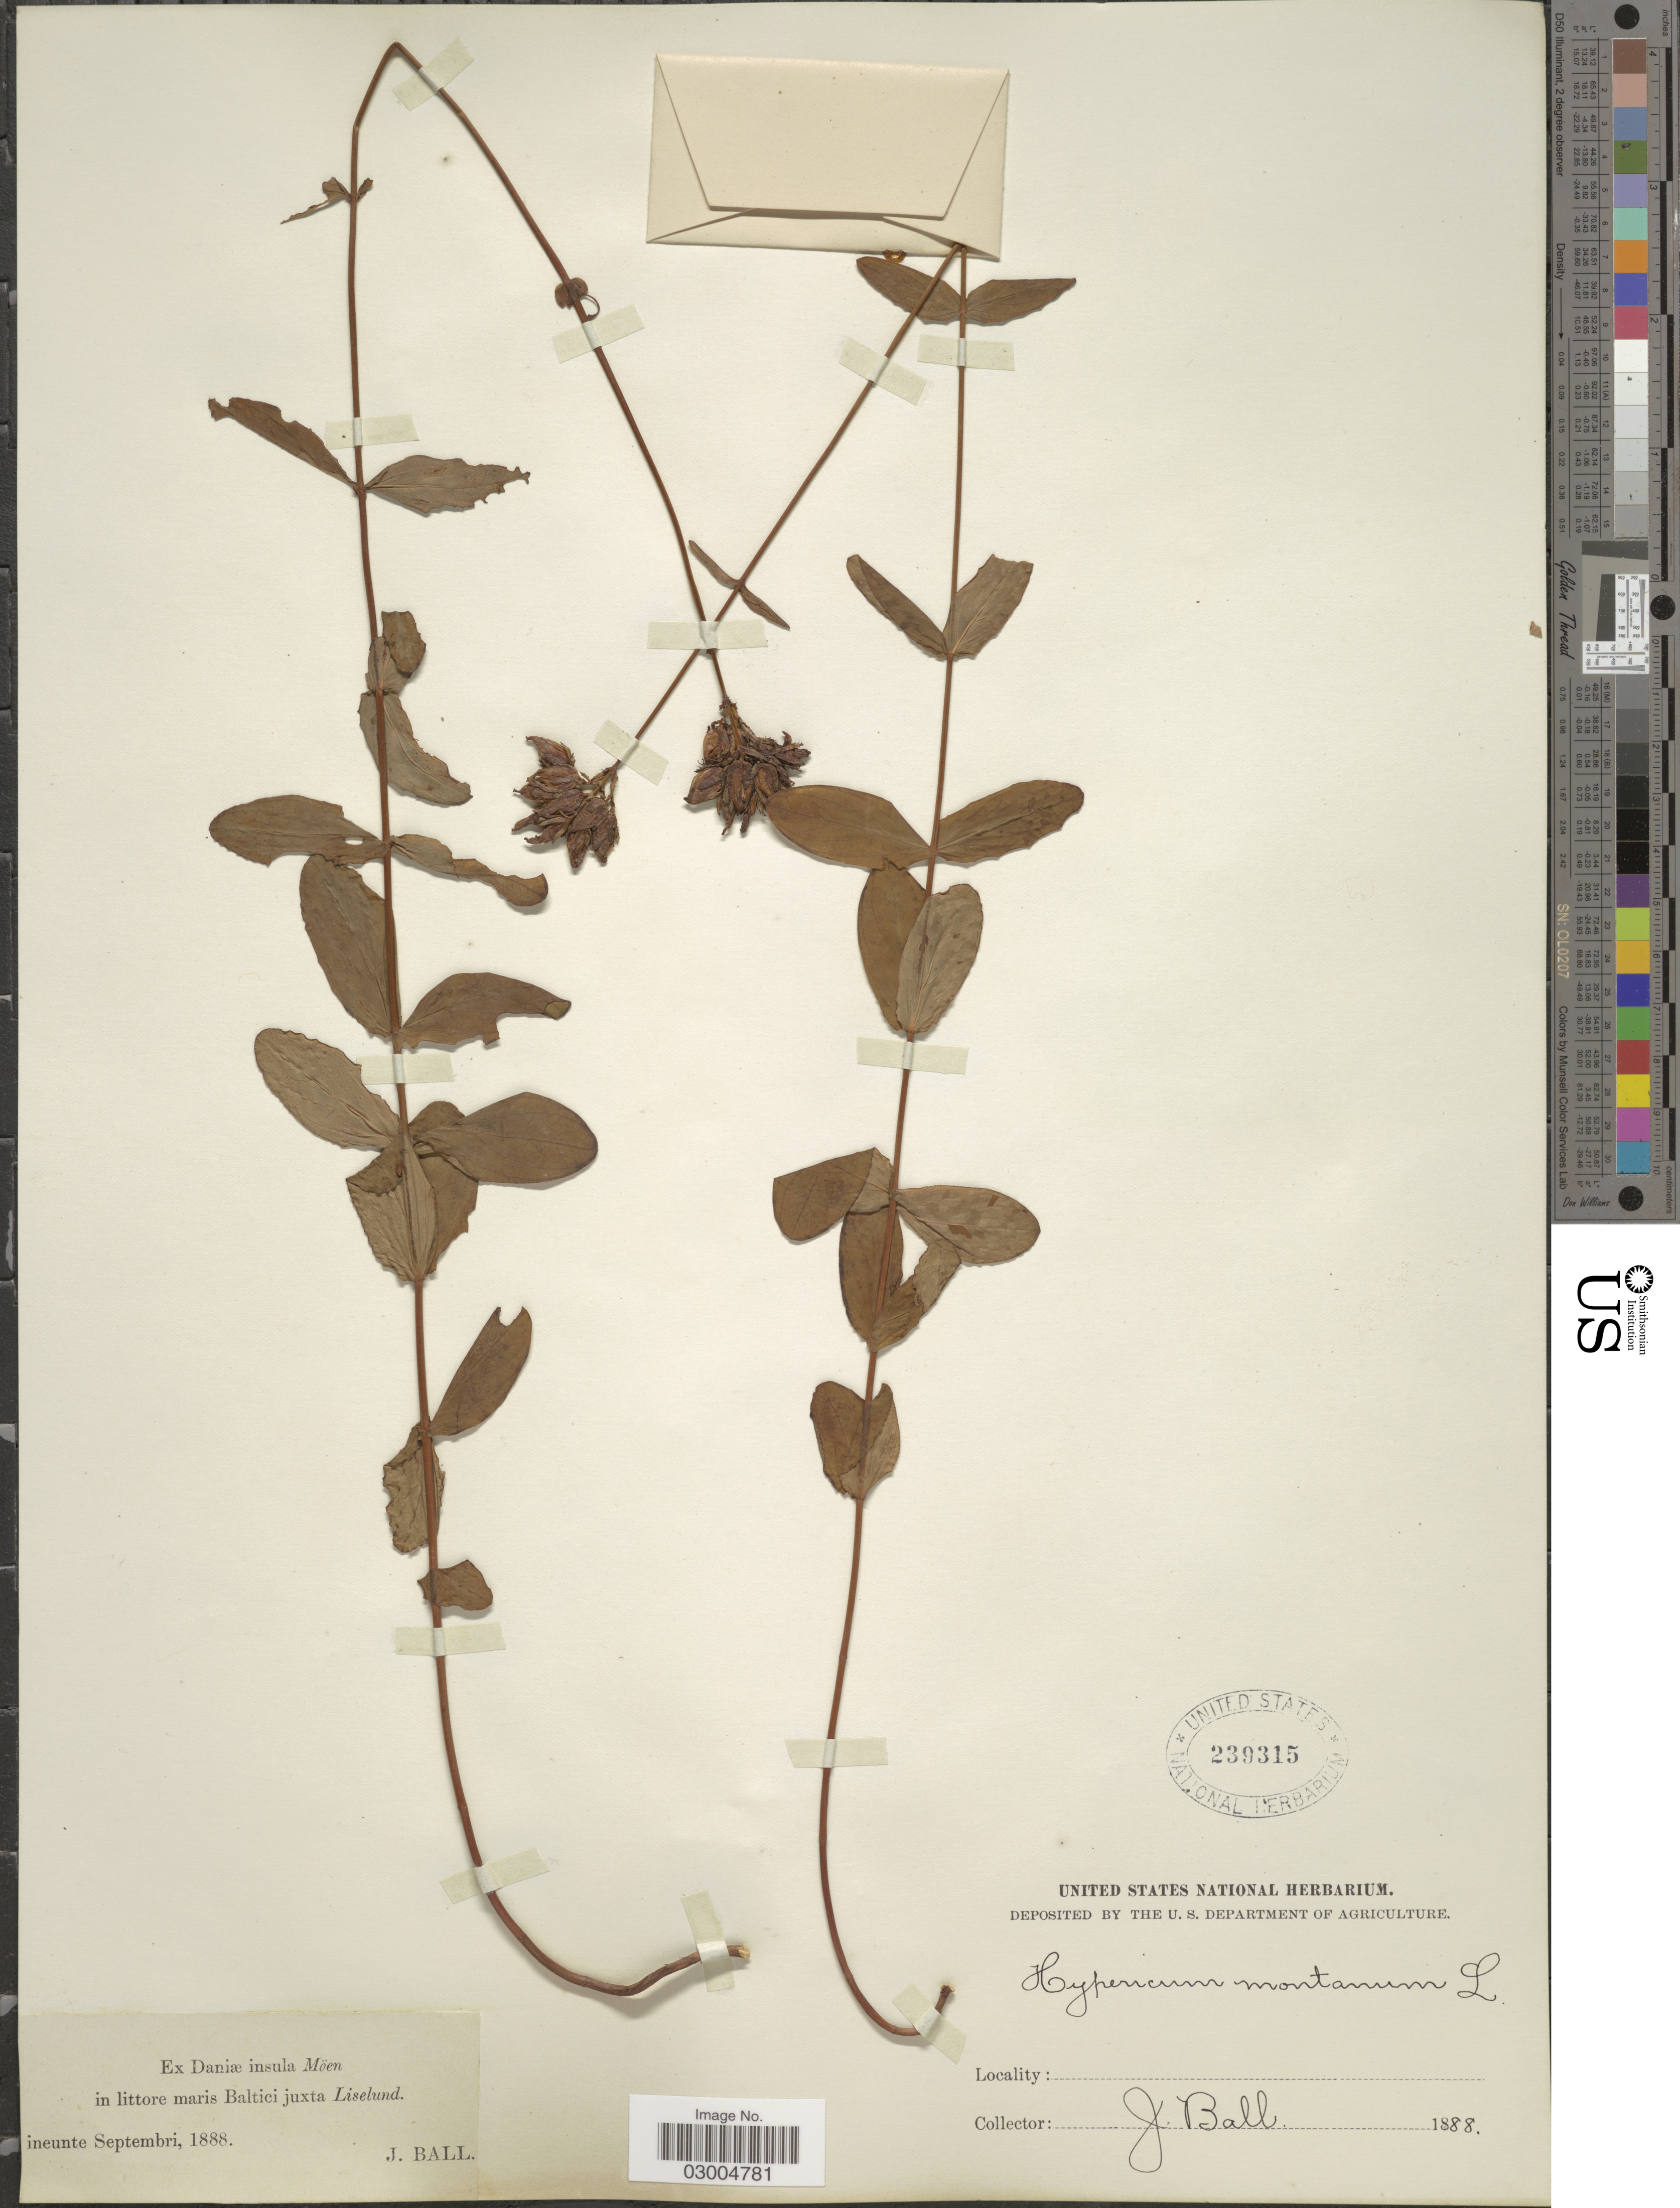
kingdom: Plantae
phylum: Tracheophyta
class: Magnoliopsida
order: Malpighiales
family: Hypericaceae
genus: Hypericum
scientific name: Hypericum montanum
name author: L.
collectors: J. Ball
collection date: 1888-09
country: Denmark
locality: Daniæ insula Möen in littore maris Baltici juxta Liselund.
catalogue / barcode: US 239315